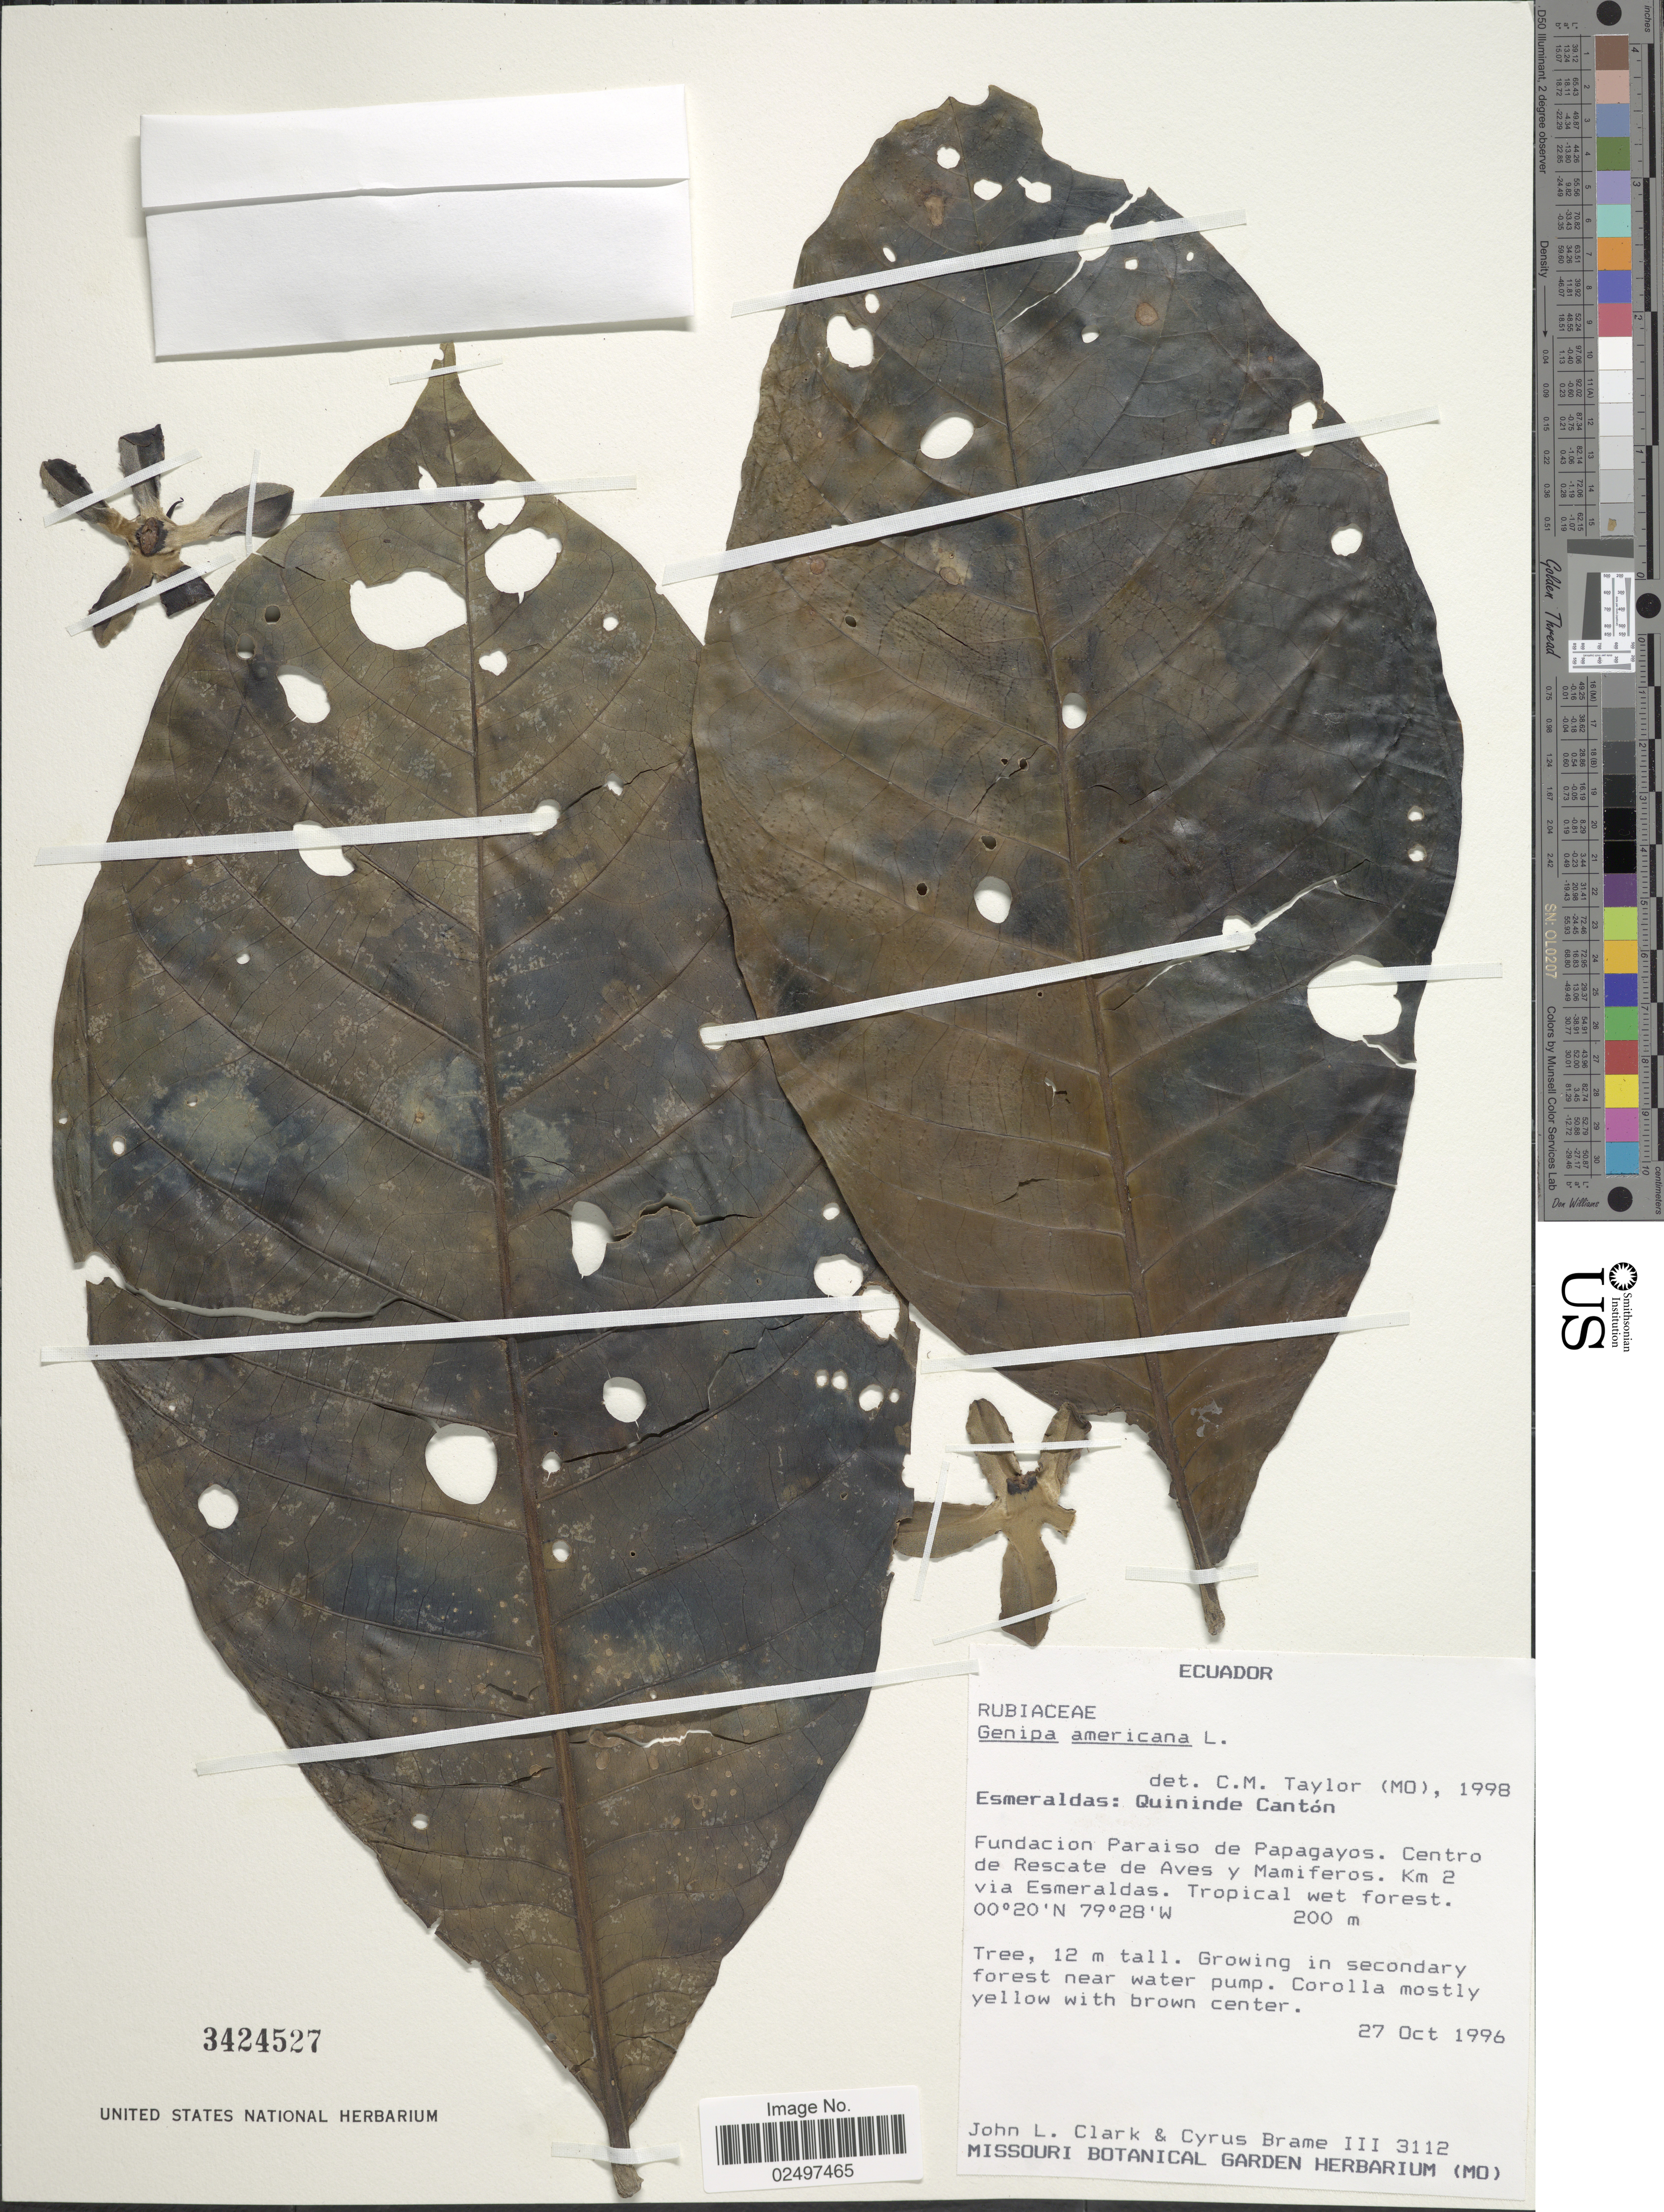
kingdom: Plantae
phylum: Tracheophyta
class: Magnoliopsida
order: Gentianales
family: Rubiaceae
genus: Genipa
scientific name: Genipa americana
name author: L.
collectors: J. L. Clark & C. Brame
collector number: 3112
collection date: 1996-10-27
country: Ecuador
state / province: Esmeraldas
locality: Quininde Canton. Fundacion Paraiso de Papagayos. Centro de Rescate de Aves y Mamiferos. Km 2 via Esmeraldas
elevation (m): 200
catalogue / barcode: US 3424527